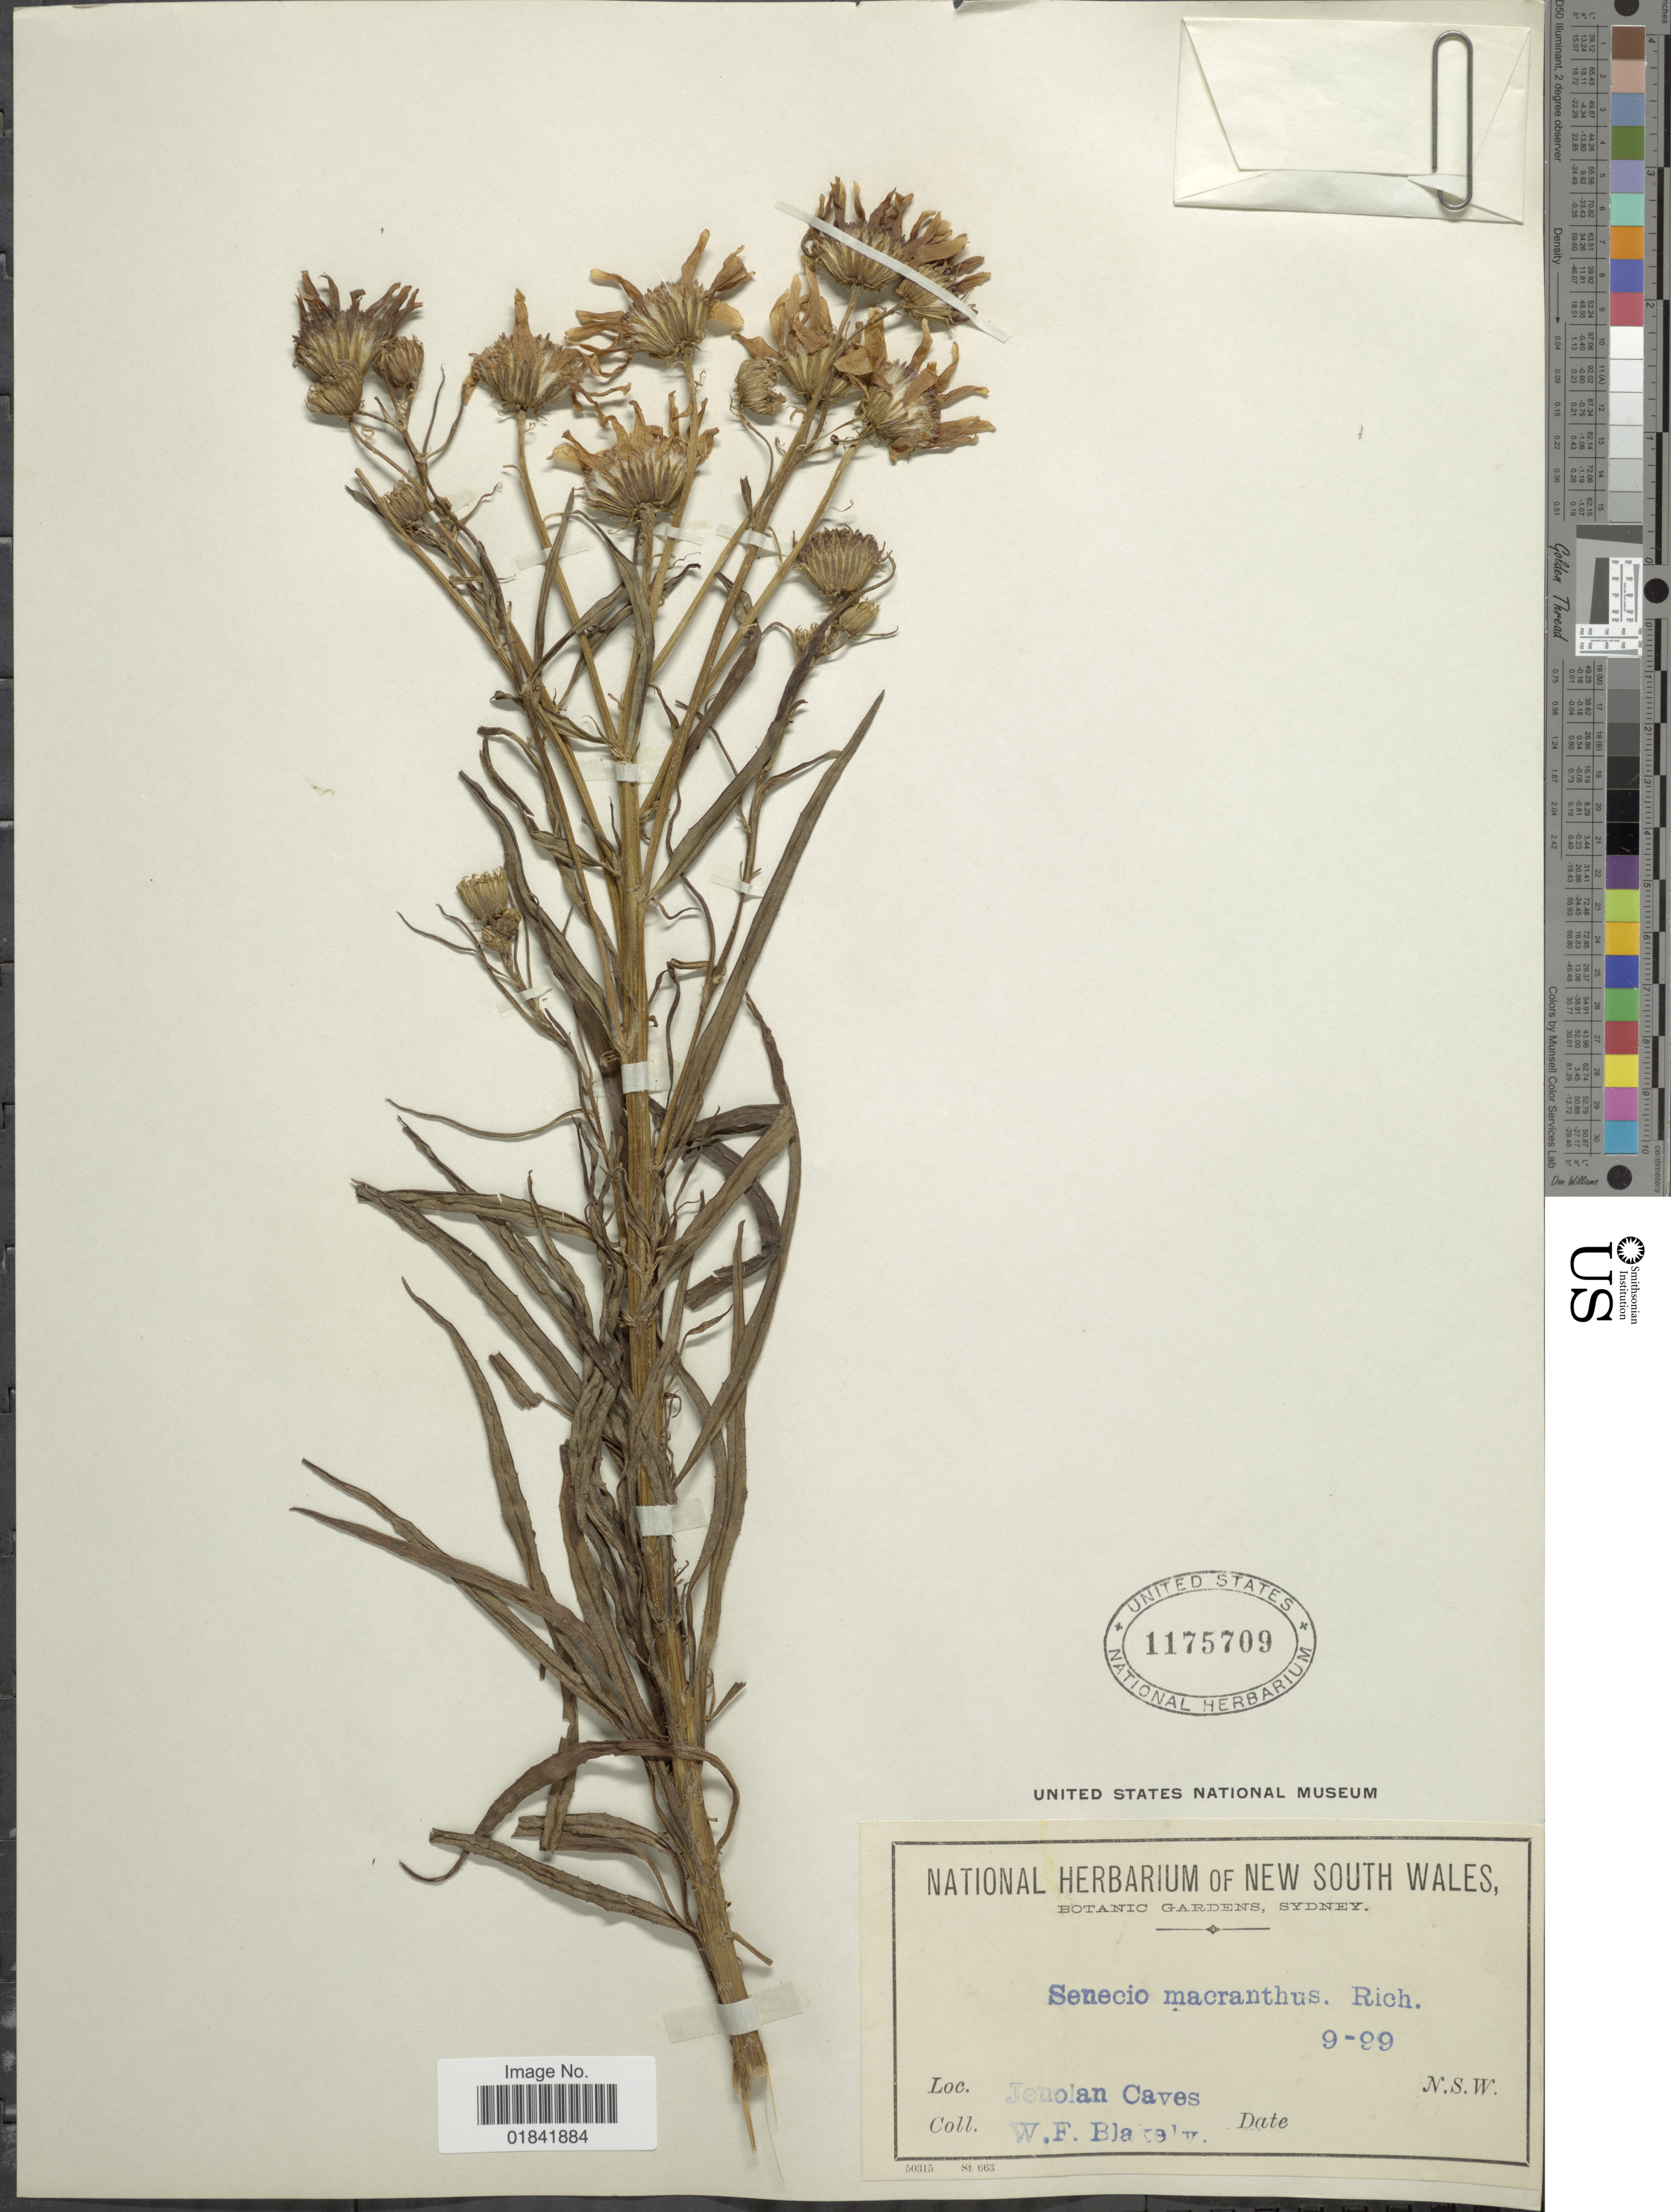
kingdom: Plantae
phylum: Tracheophyta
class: Magnoliopsida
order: Asterales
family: Asteraceae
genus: Senecio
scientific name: Senecio macranthus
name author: A. Rich.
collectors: W. Blakeley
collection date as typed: Transcribed d/m/y: /9/99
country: Australia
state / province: New South Wales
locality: Jenolan Caves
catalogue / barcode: US 1175709